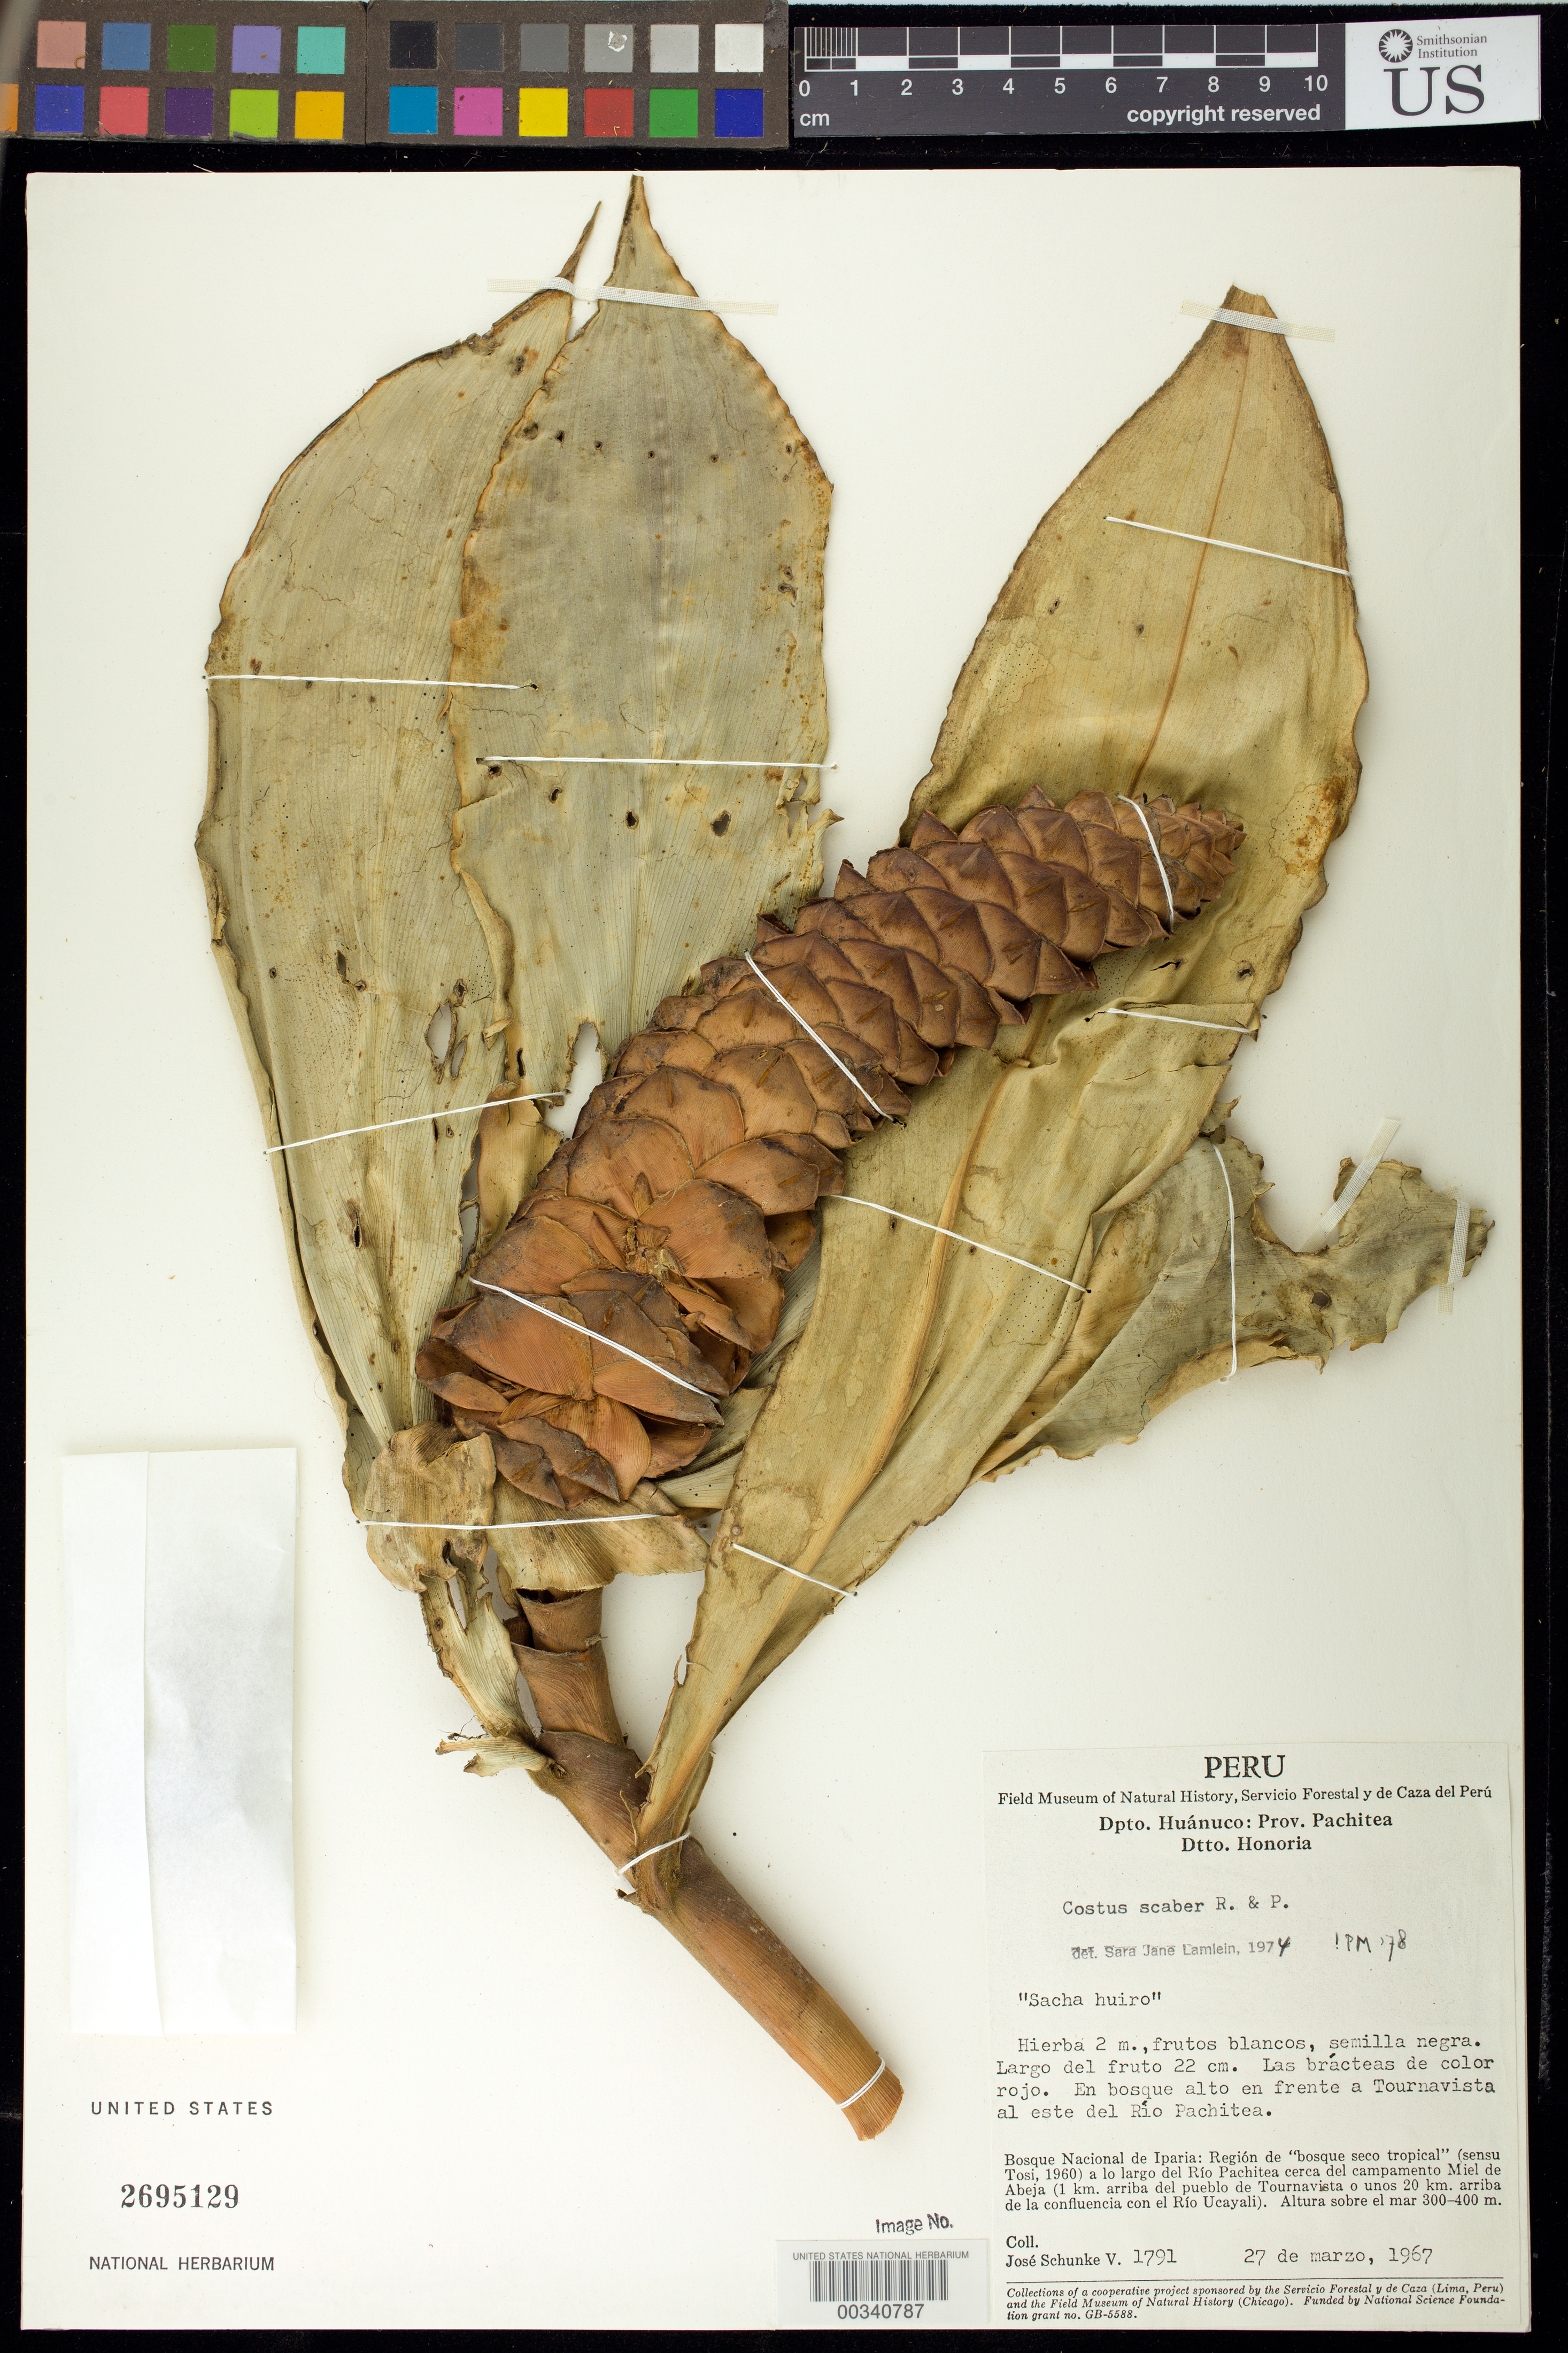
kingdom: Plantae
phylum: Tracheophyta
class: Liliopsida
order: Zingiberales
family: Costaceae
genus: Costus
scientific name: Costus scaber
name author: Ruiz & Pav.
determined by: Maas, Paul J. M.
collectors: J. Schunke Vigo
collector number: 1791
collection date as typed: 27 Mar 1967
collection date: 1967-03-27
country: Peru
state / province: Huánuco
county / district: Pachitea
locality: Dtto. Honoria, en bosque alto en frente a Tournavista al este del Río Pachitea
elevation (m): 300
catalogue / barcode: US 2695129